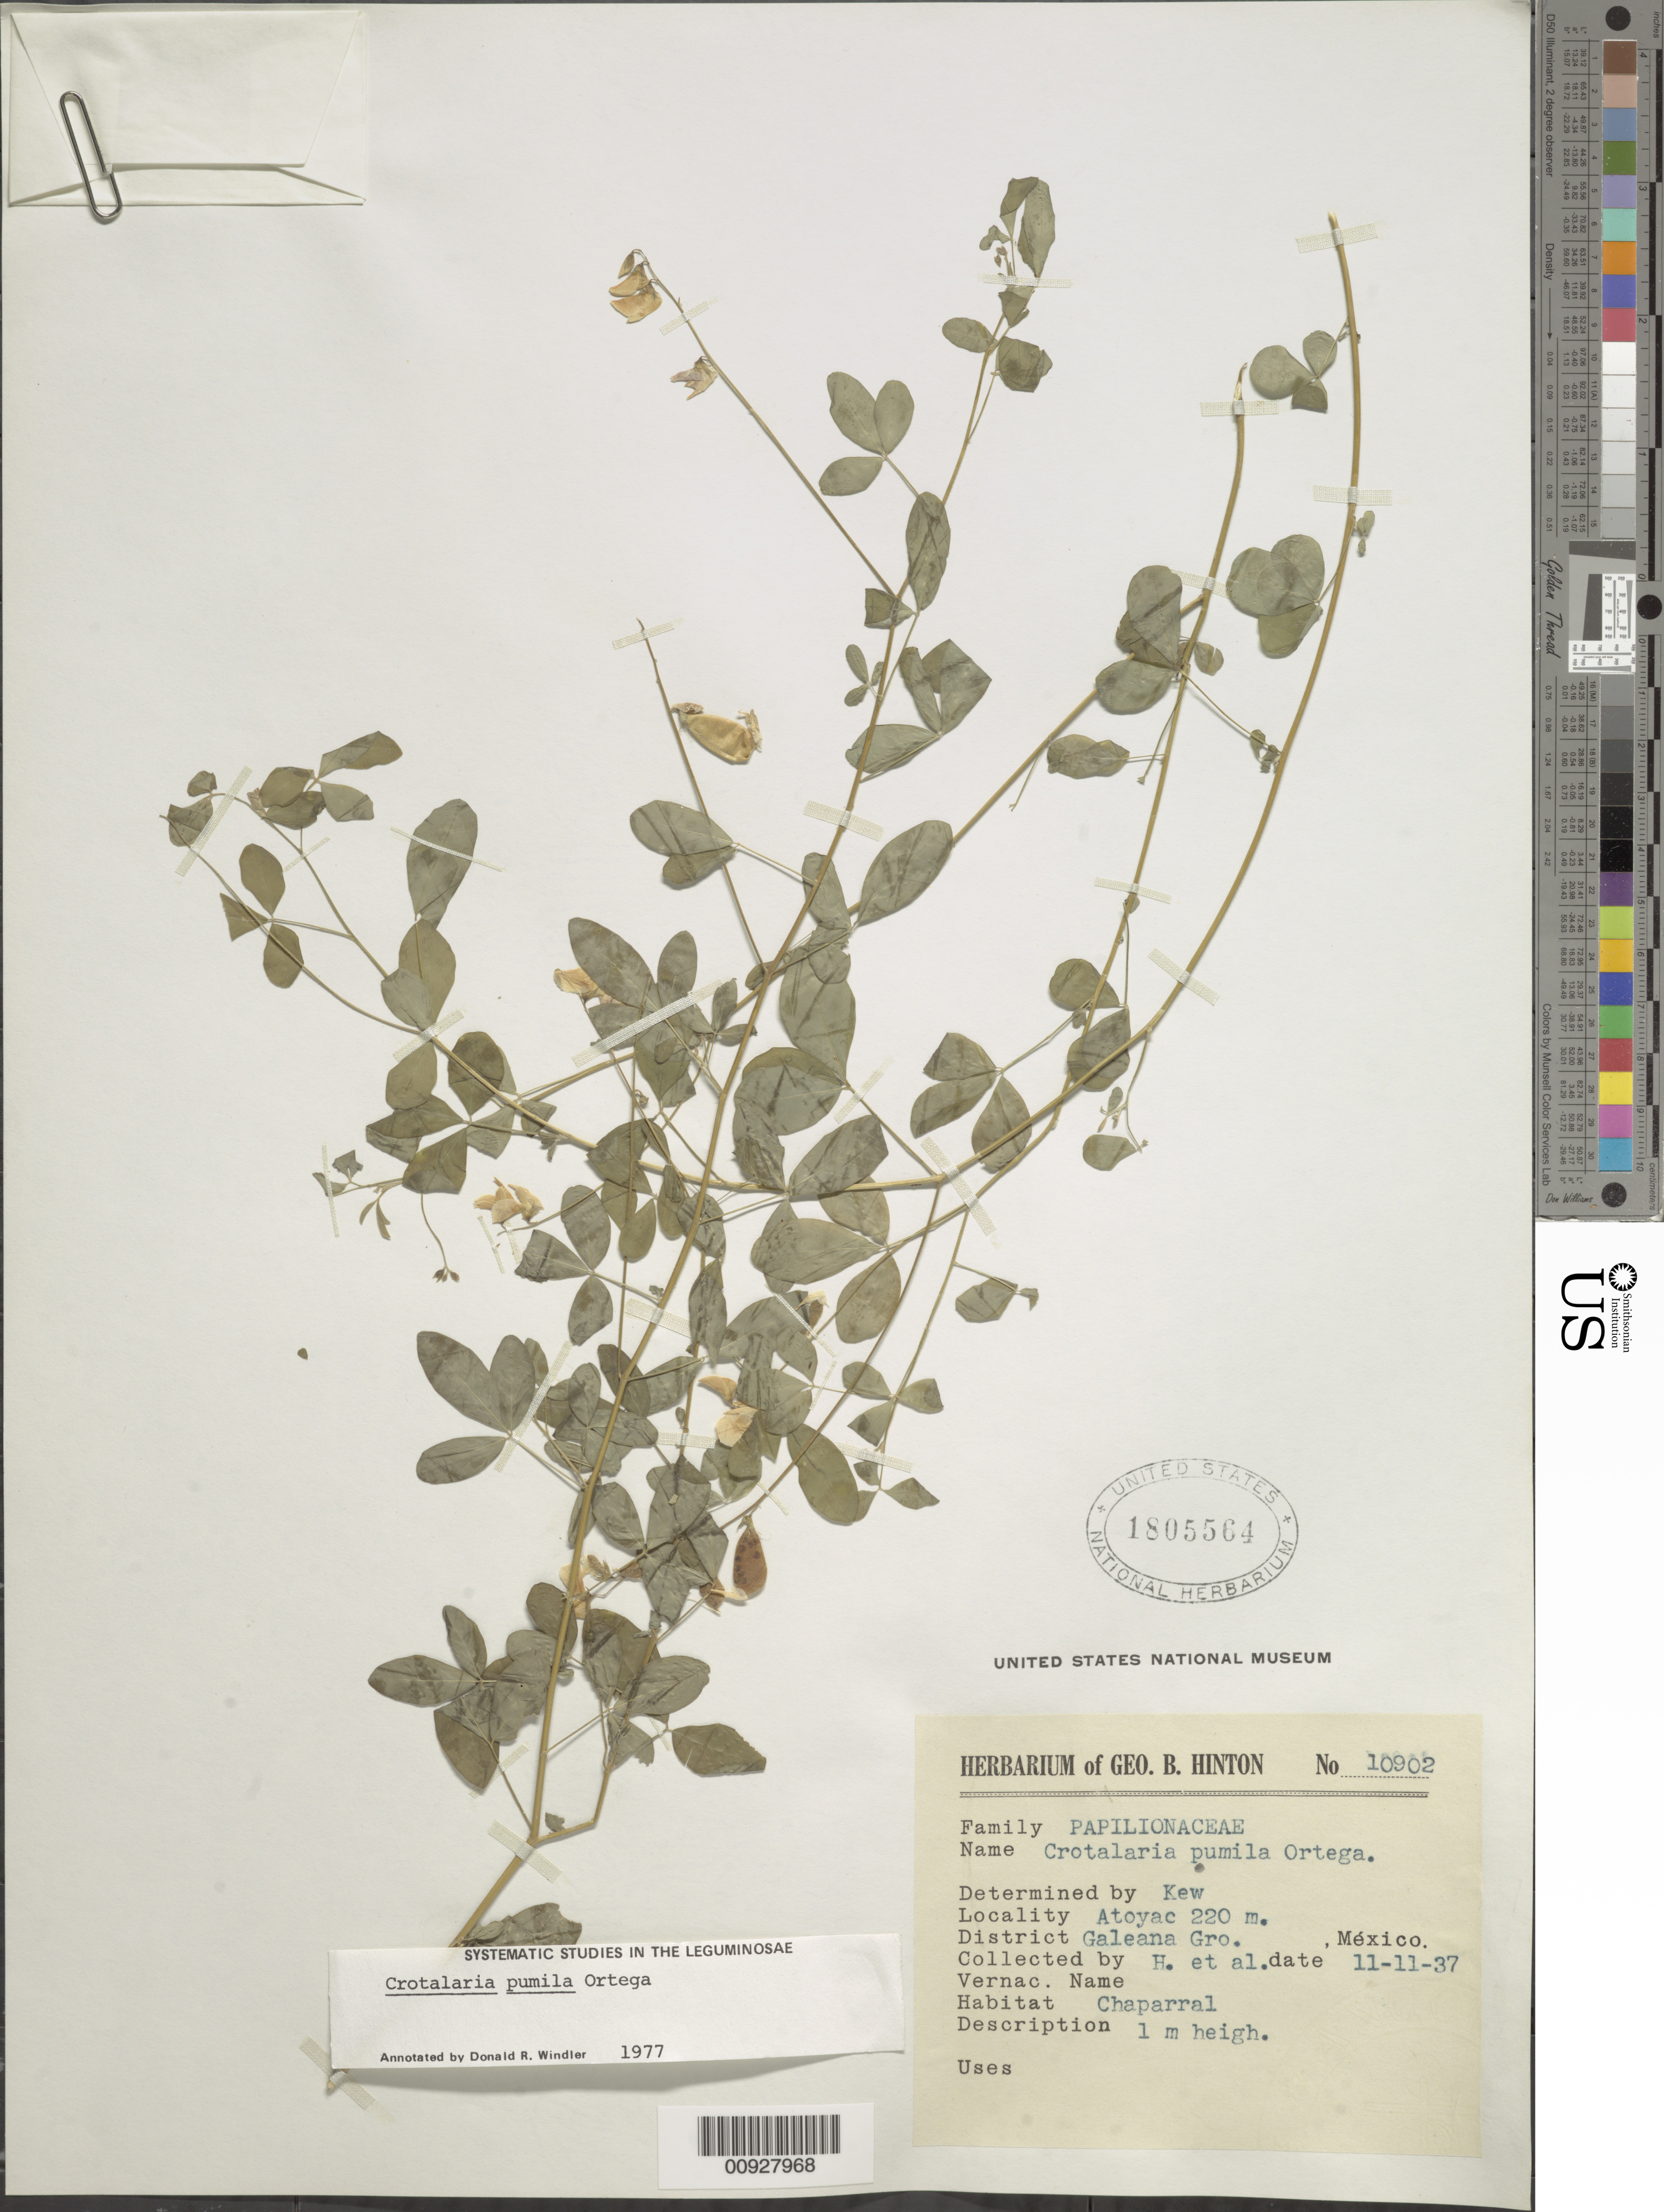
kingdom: Plantae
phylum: Tracheophyta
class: Magnoliopsida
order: Fabales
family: Fabaceae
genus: Crotalaria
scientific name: Crotalaria pumila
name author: Ortega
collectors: G. B. Hinton & et al.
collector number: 10902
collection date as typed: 11 Nov 1937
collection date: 1937-11-11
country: Mexico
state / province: Guerrero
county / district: Galeana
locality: Atoyac, District Galeana, Guerrero.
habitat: Chaparral.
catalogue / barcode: US 1805564